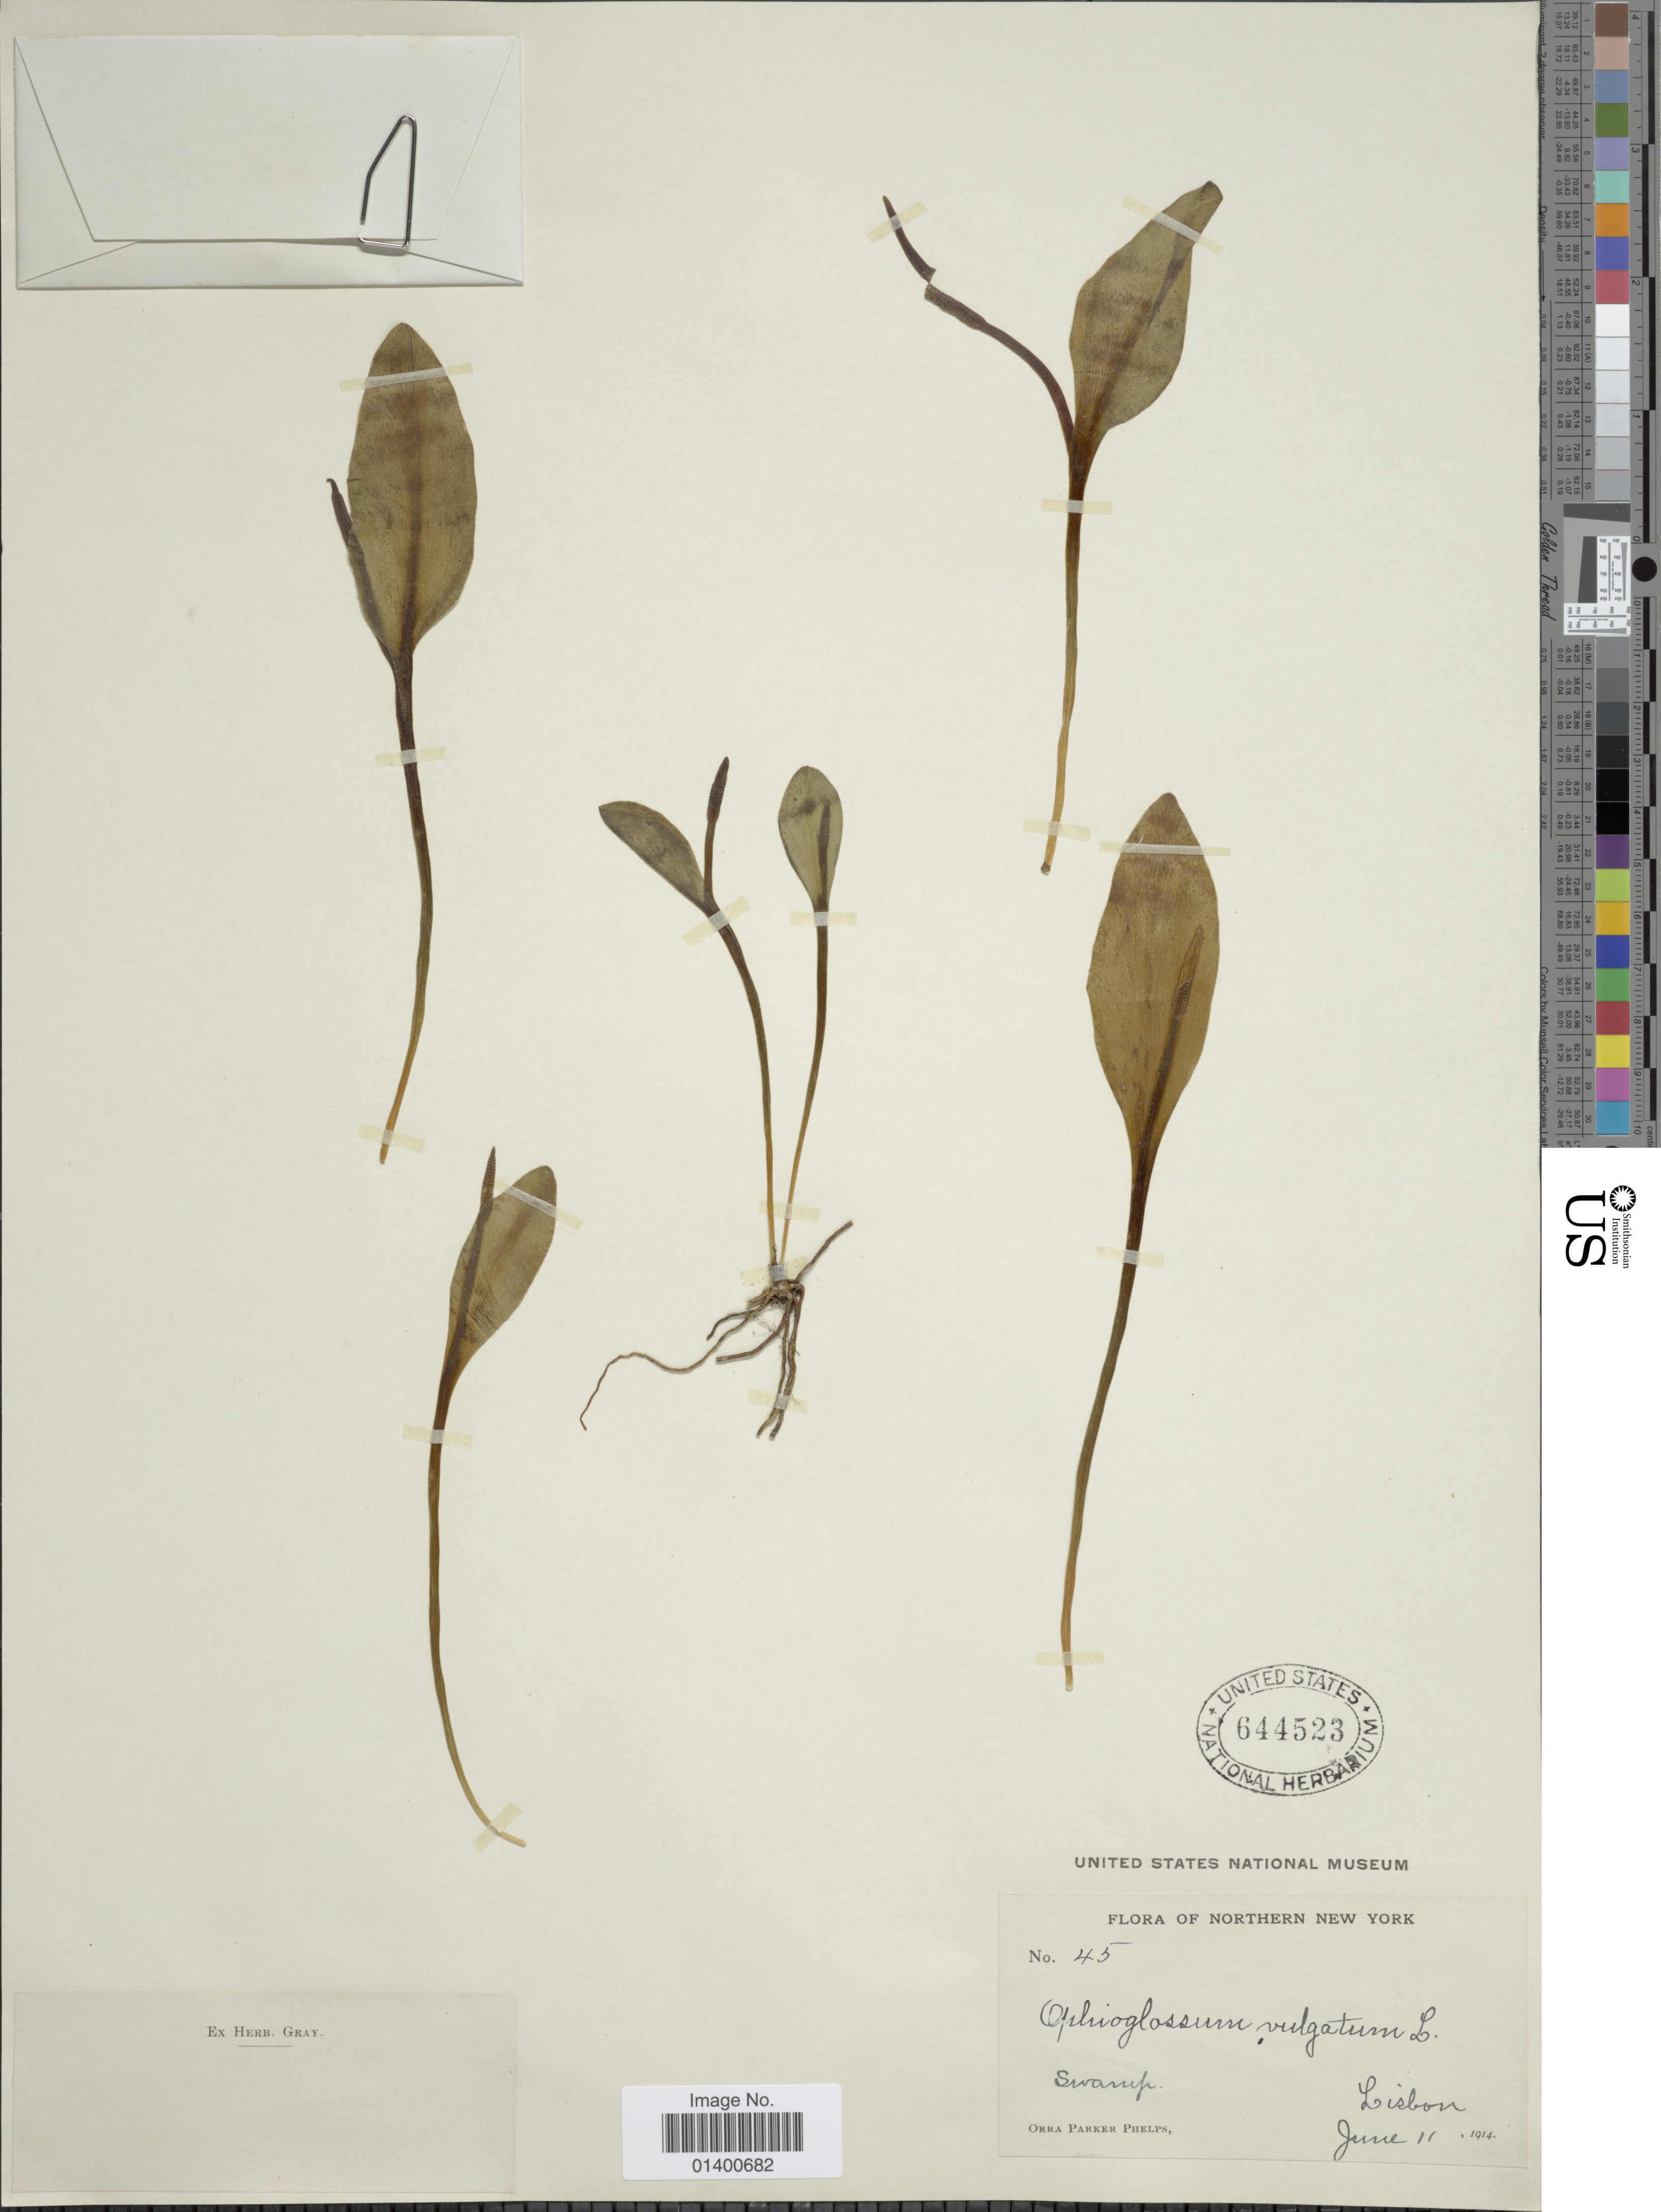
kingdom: Plantae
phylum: Tracheophyta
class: Polypodiopsida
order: Ophioglossales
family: Ophioglossaceae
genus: Ophioglossum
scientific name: Ophioglossum vulgatum var. pseudopodum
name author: (S.F. Blake) Farw.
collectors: O. P. Phelps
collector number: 45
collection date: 1914-06-11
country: United States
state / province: New York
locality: Northern New York, Lisbon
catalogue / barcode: US 644523